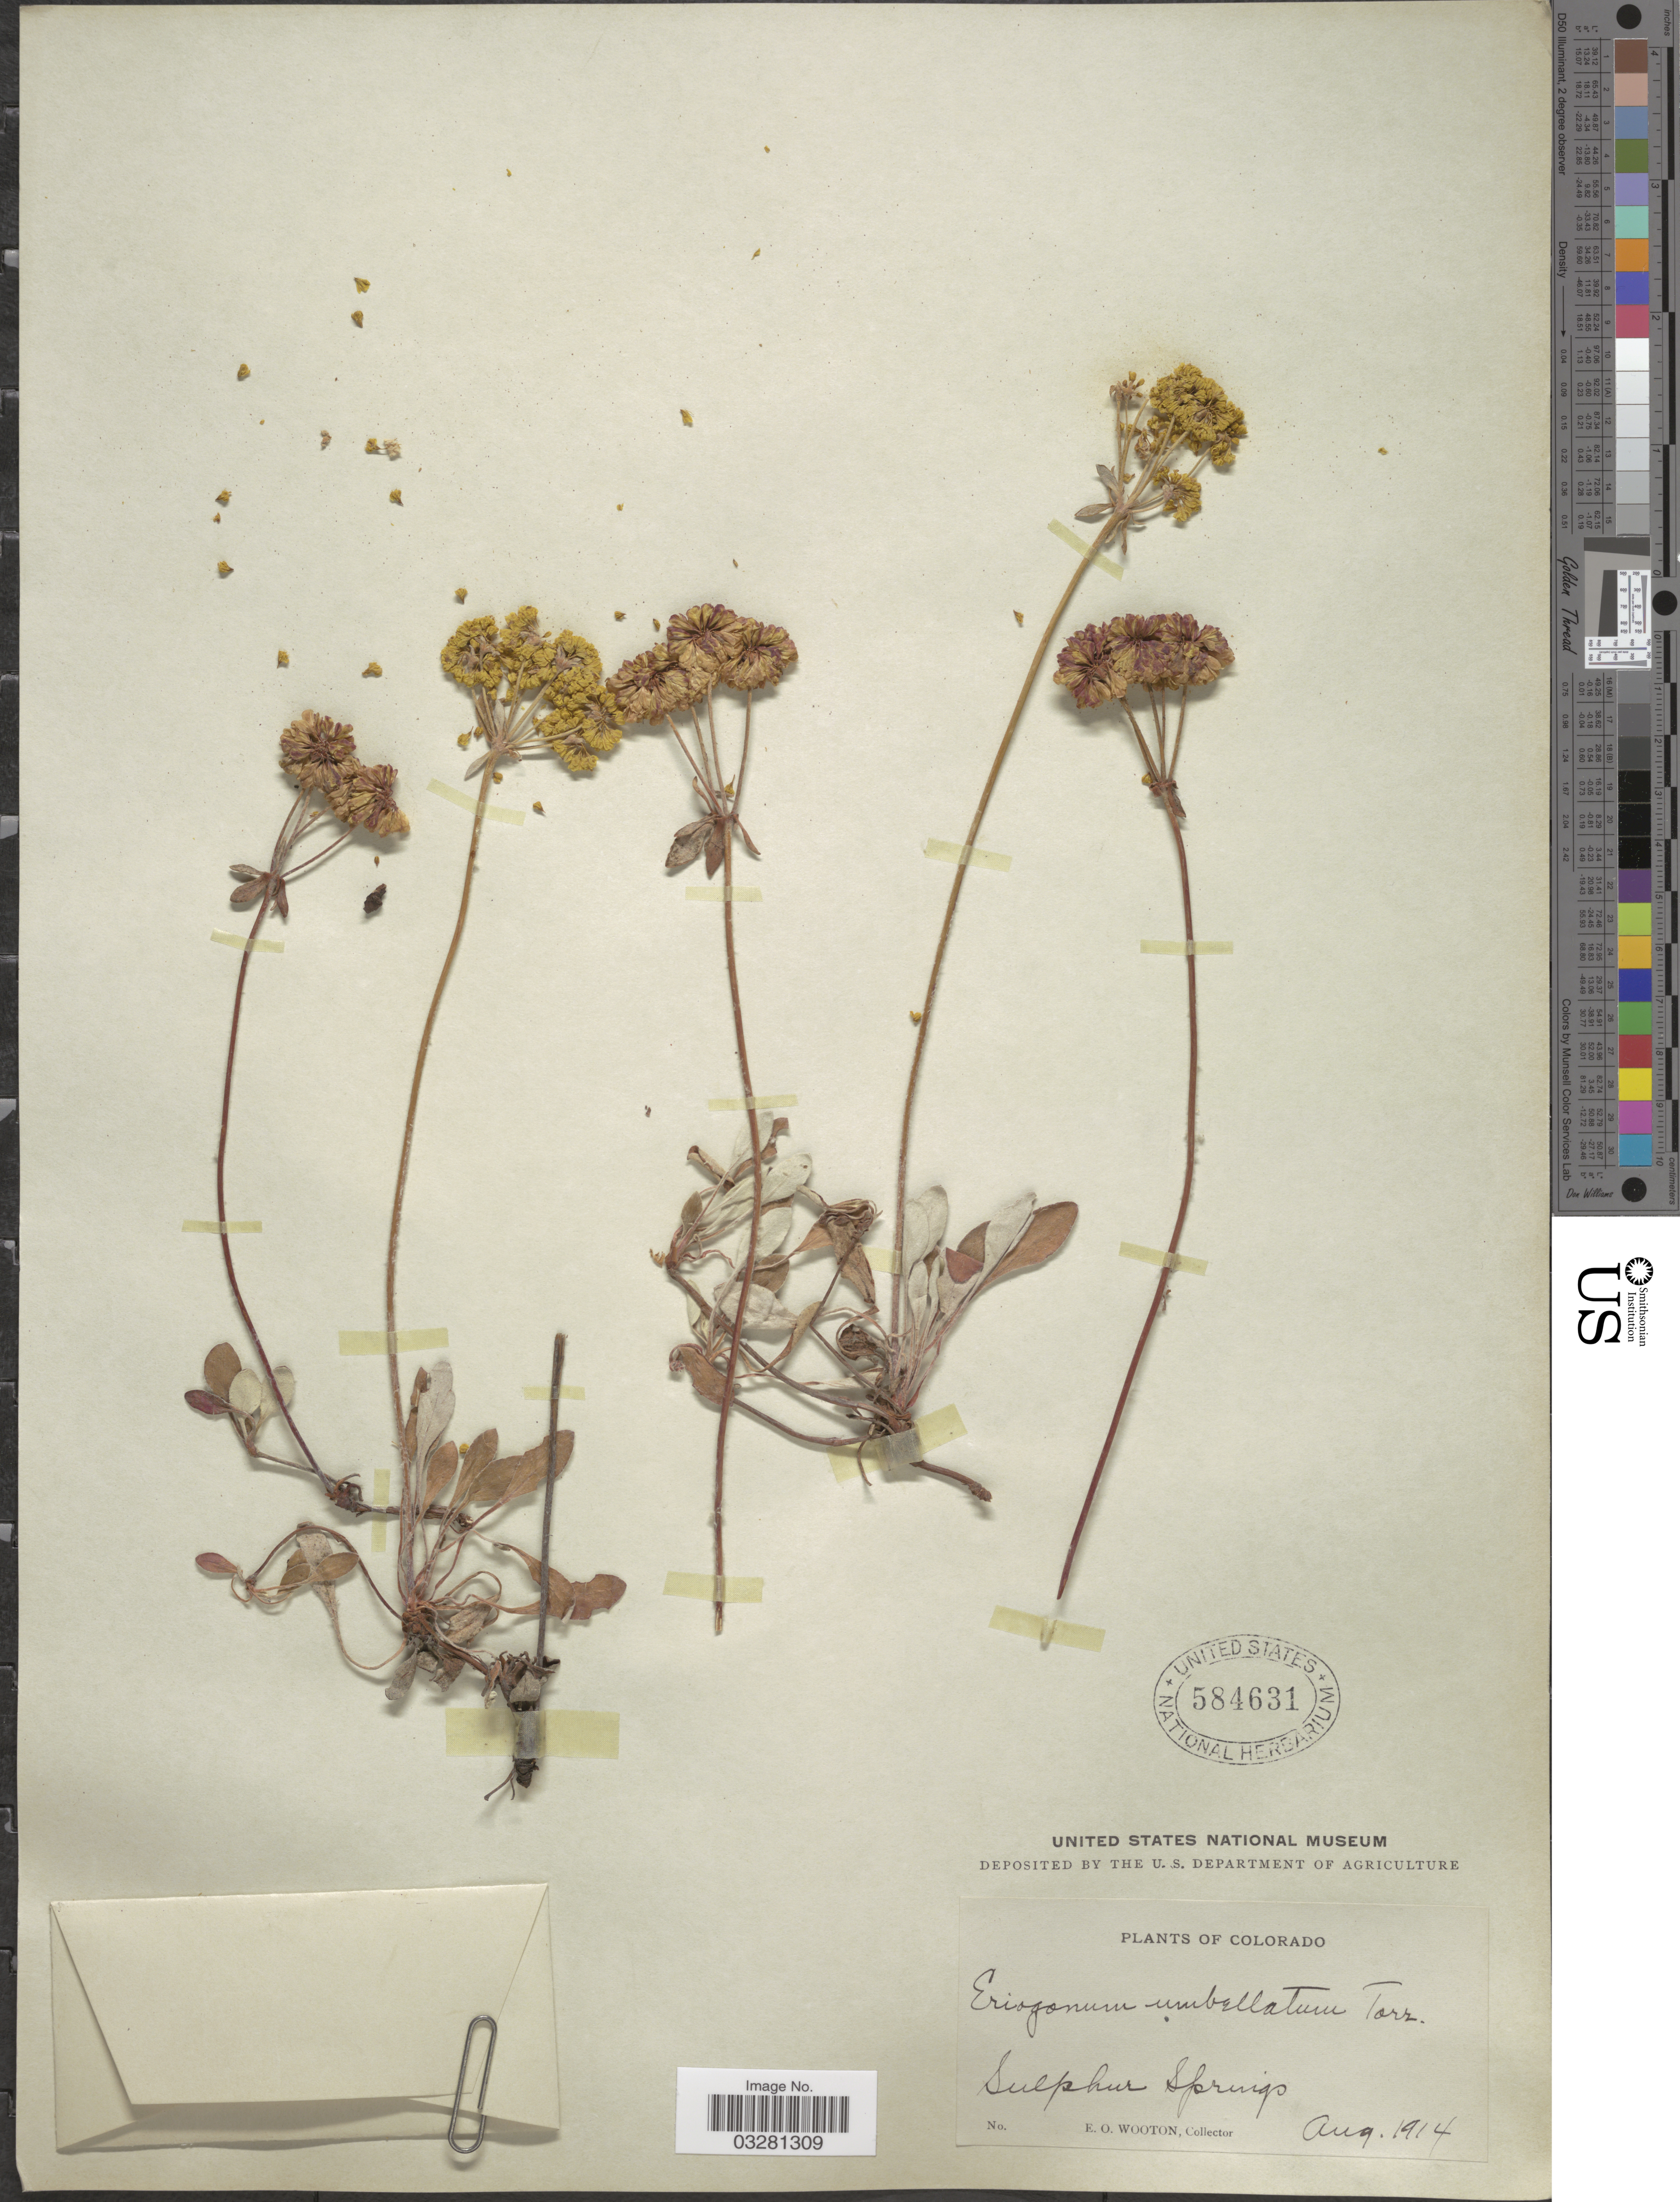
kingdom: Plantae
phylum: Tracheophyta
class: Magnoliopsida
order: Caryophyllales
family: Polygonaceae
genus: Eriogonum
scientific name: Eriogonum umbellatum var. umbellatum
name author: Torr.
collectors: E. O. Wooton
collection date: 1914-08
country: United States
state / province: Colorado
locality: Sulphur Springs.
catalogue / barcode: US 584631